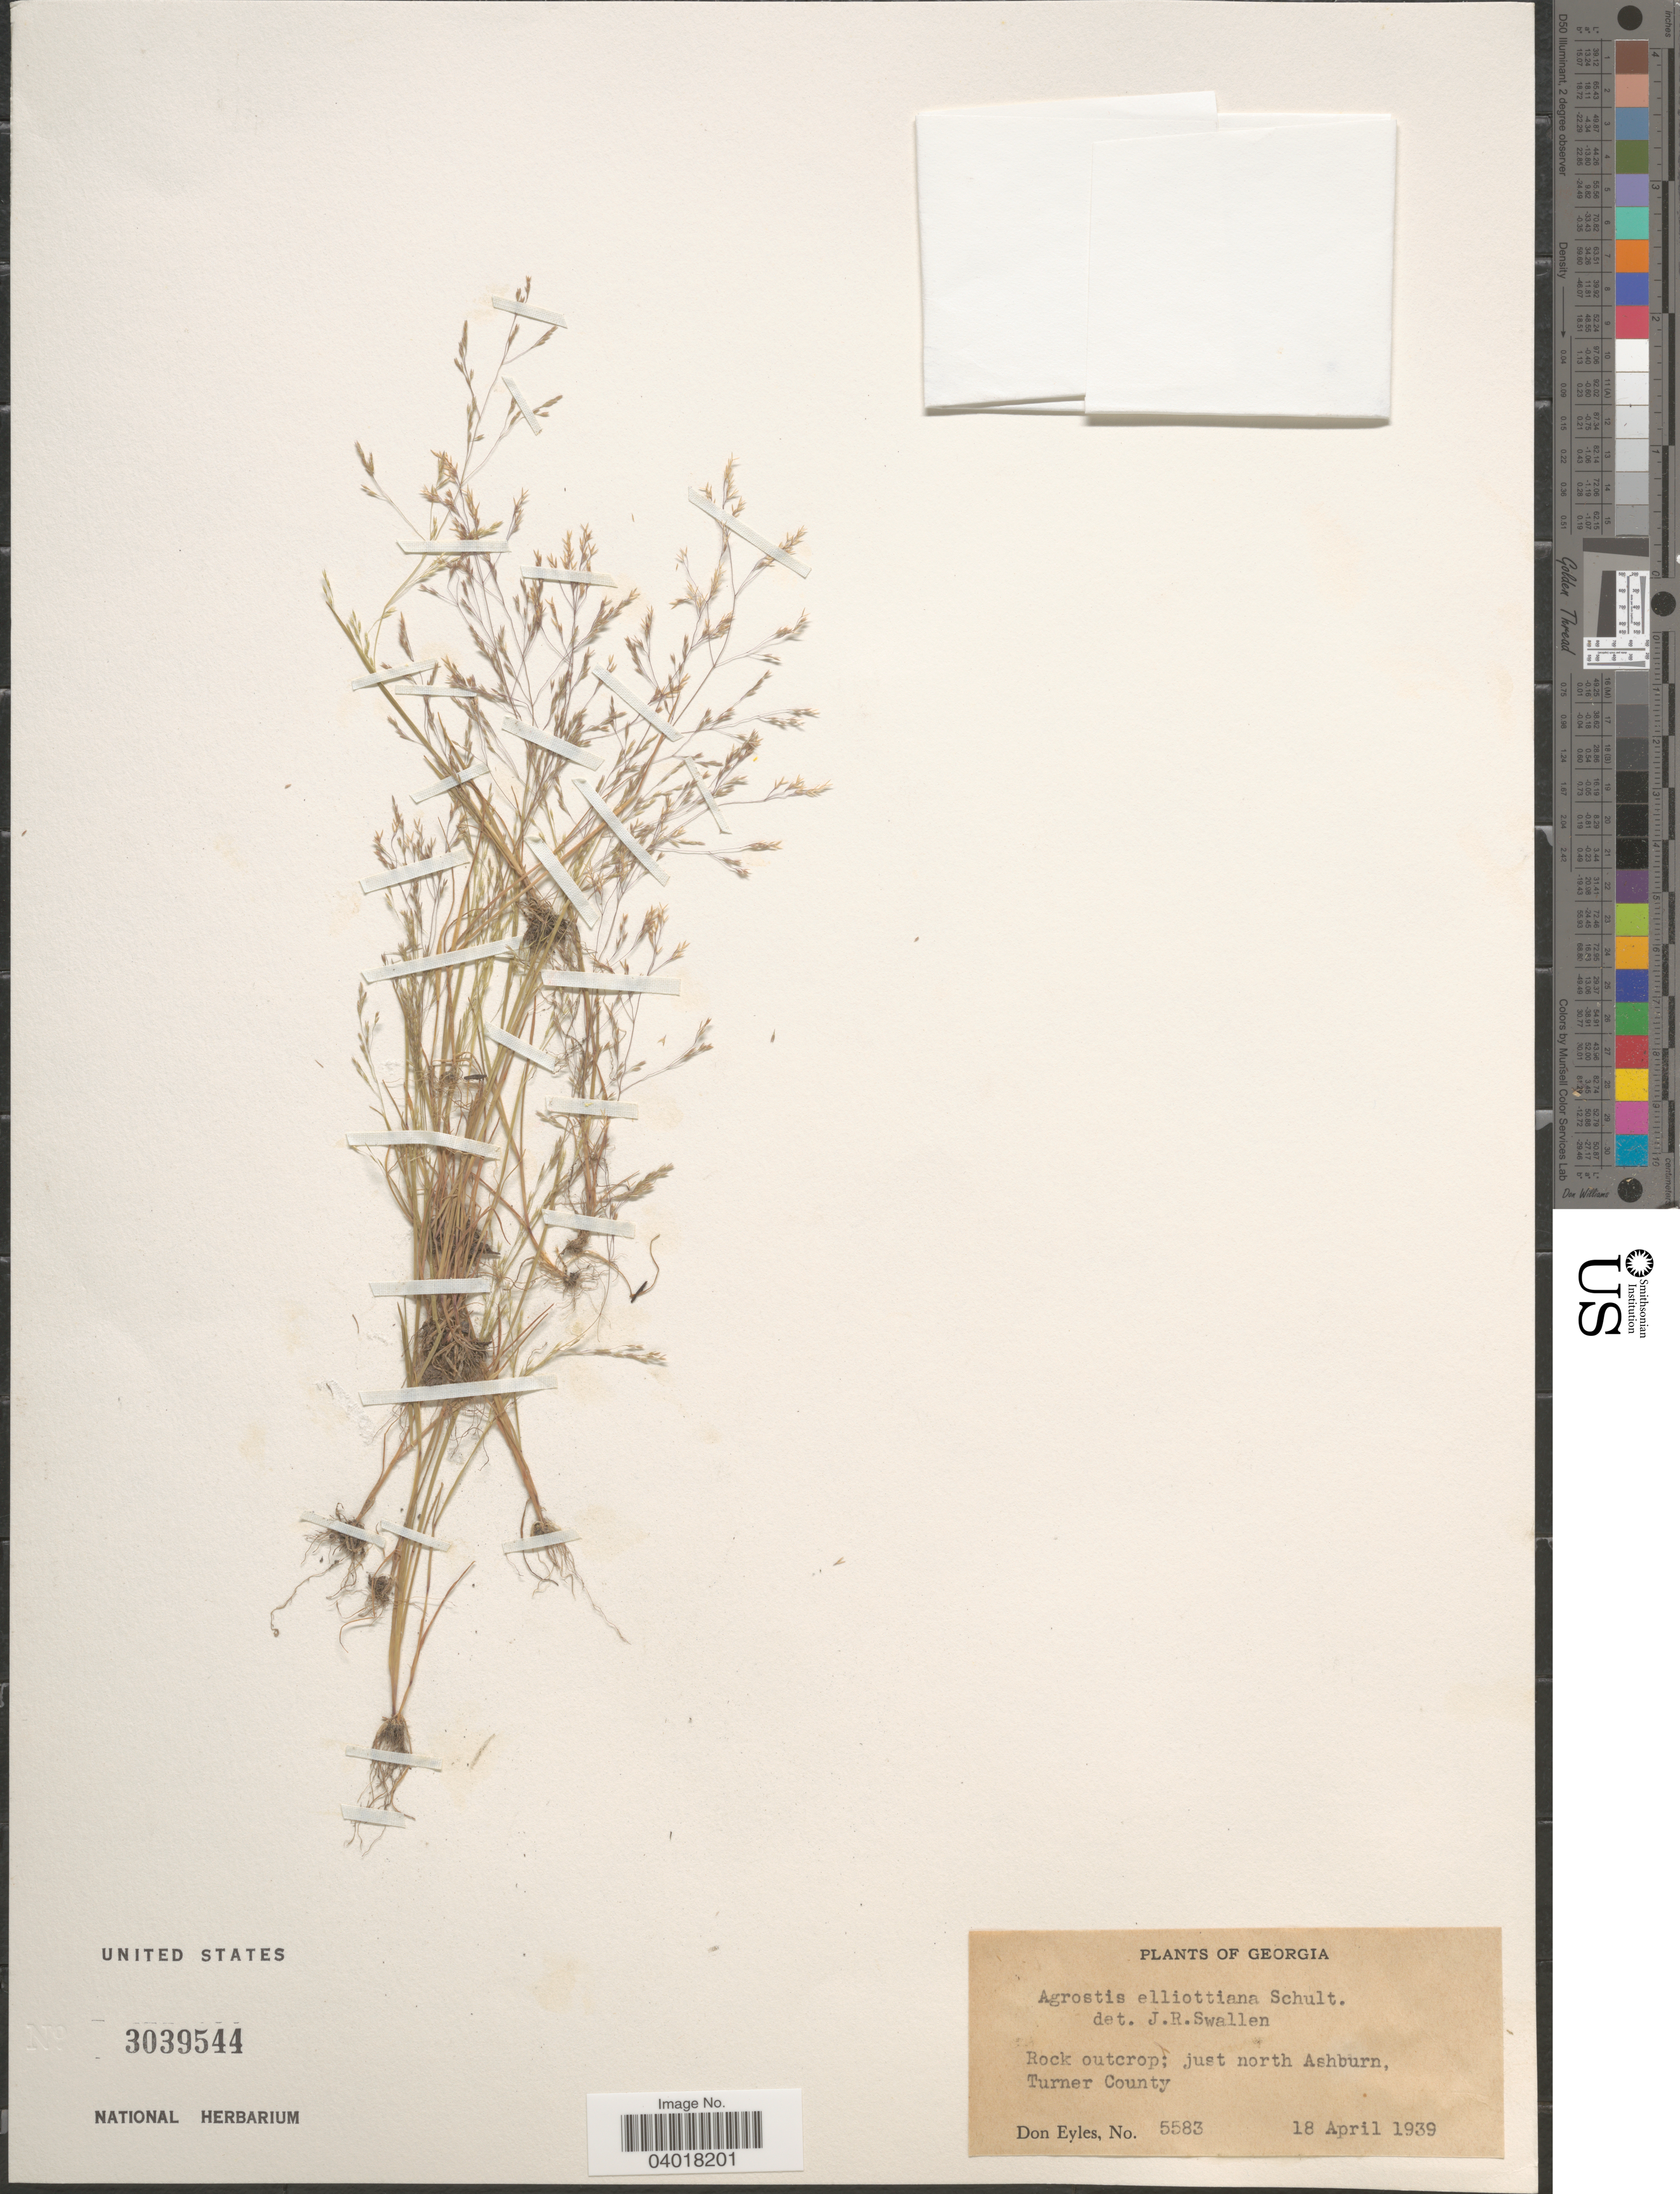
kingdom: Plantae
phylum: Tracheophyta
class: Liliopsida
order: Poales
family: Poaceae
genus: Agrostis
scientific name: Agrostis elliottiana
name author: Schult.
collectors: D. Eyles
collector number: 5583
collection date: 1939-04-18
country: United States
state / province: Georgia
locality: Rock outcrop; just north Ashburn, Tuner County.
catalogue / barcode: US 3039544